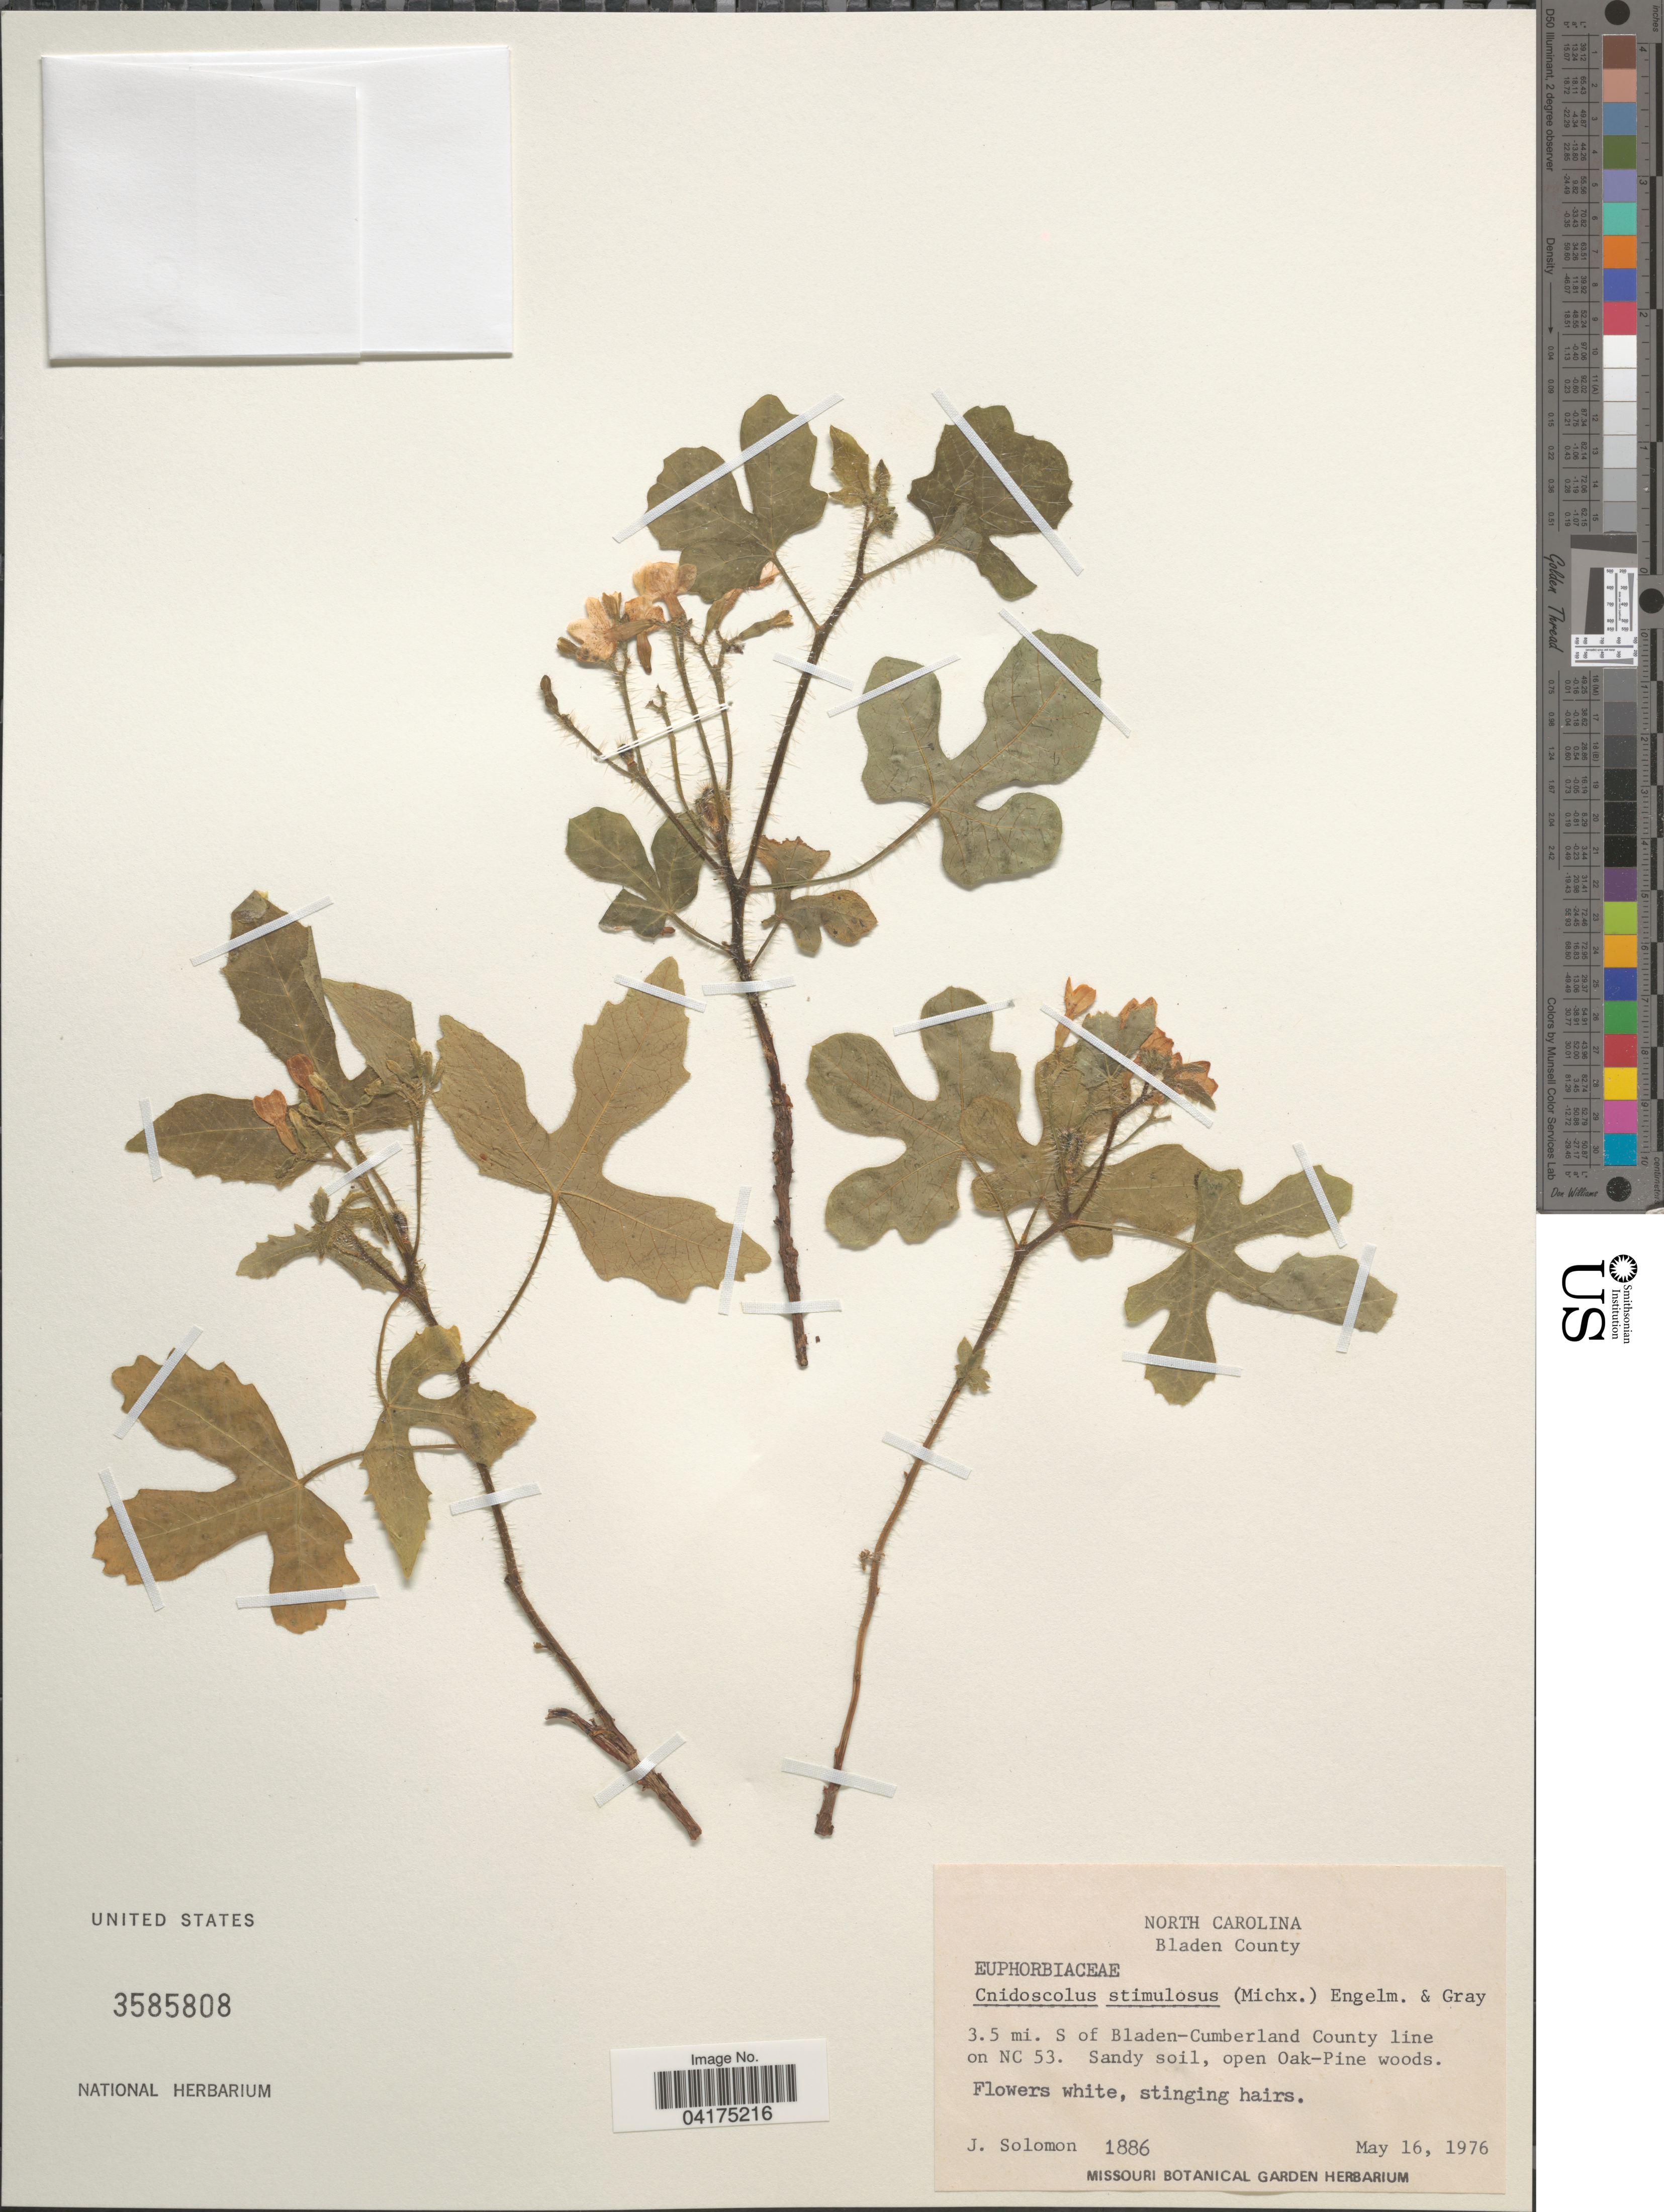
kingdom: Plantae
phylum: Tracheophyta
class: Magnoliopsida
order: Malpighiales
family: Euphorbiaceae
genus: Cnidoscolus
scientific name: Cnidoscolus stimulosus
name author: (Michx.) Engelm. & A. Gray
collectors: J. Solomon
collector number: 1886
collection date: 1976-05-16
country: United States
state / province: North Carolina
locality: Bladen County. 3.5 mi. S of Bladen-Cumberland County line on NC 53.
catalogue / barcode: US 3585808